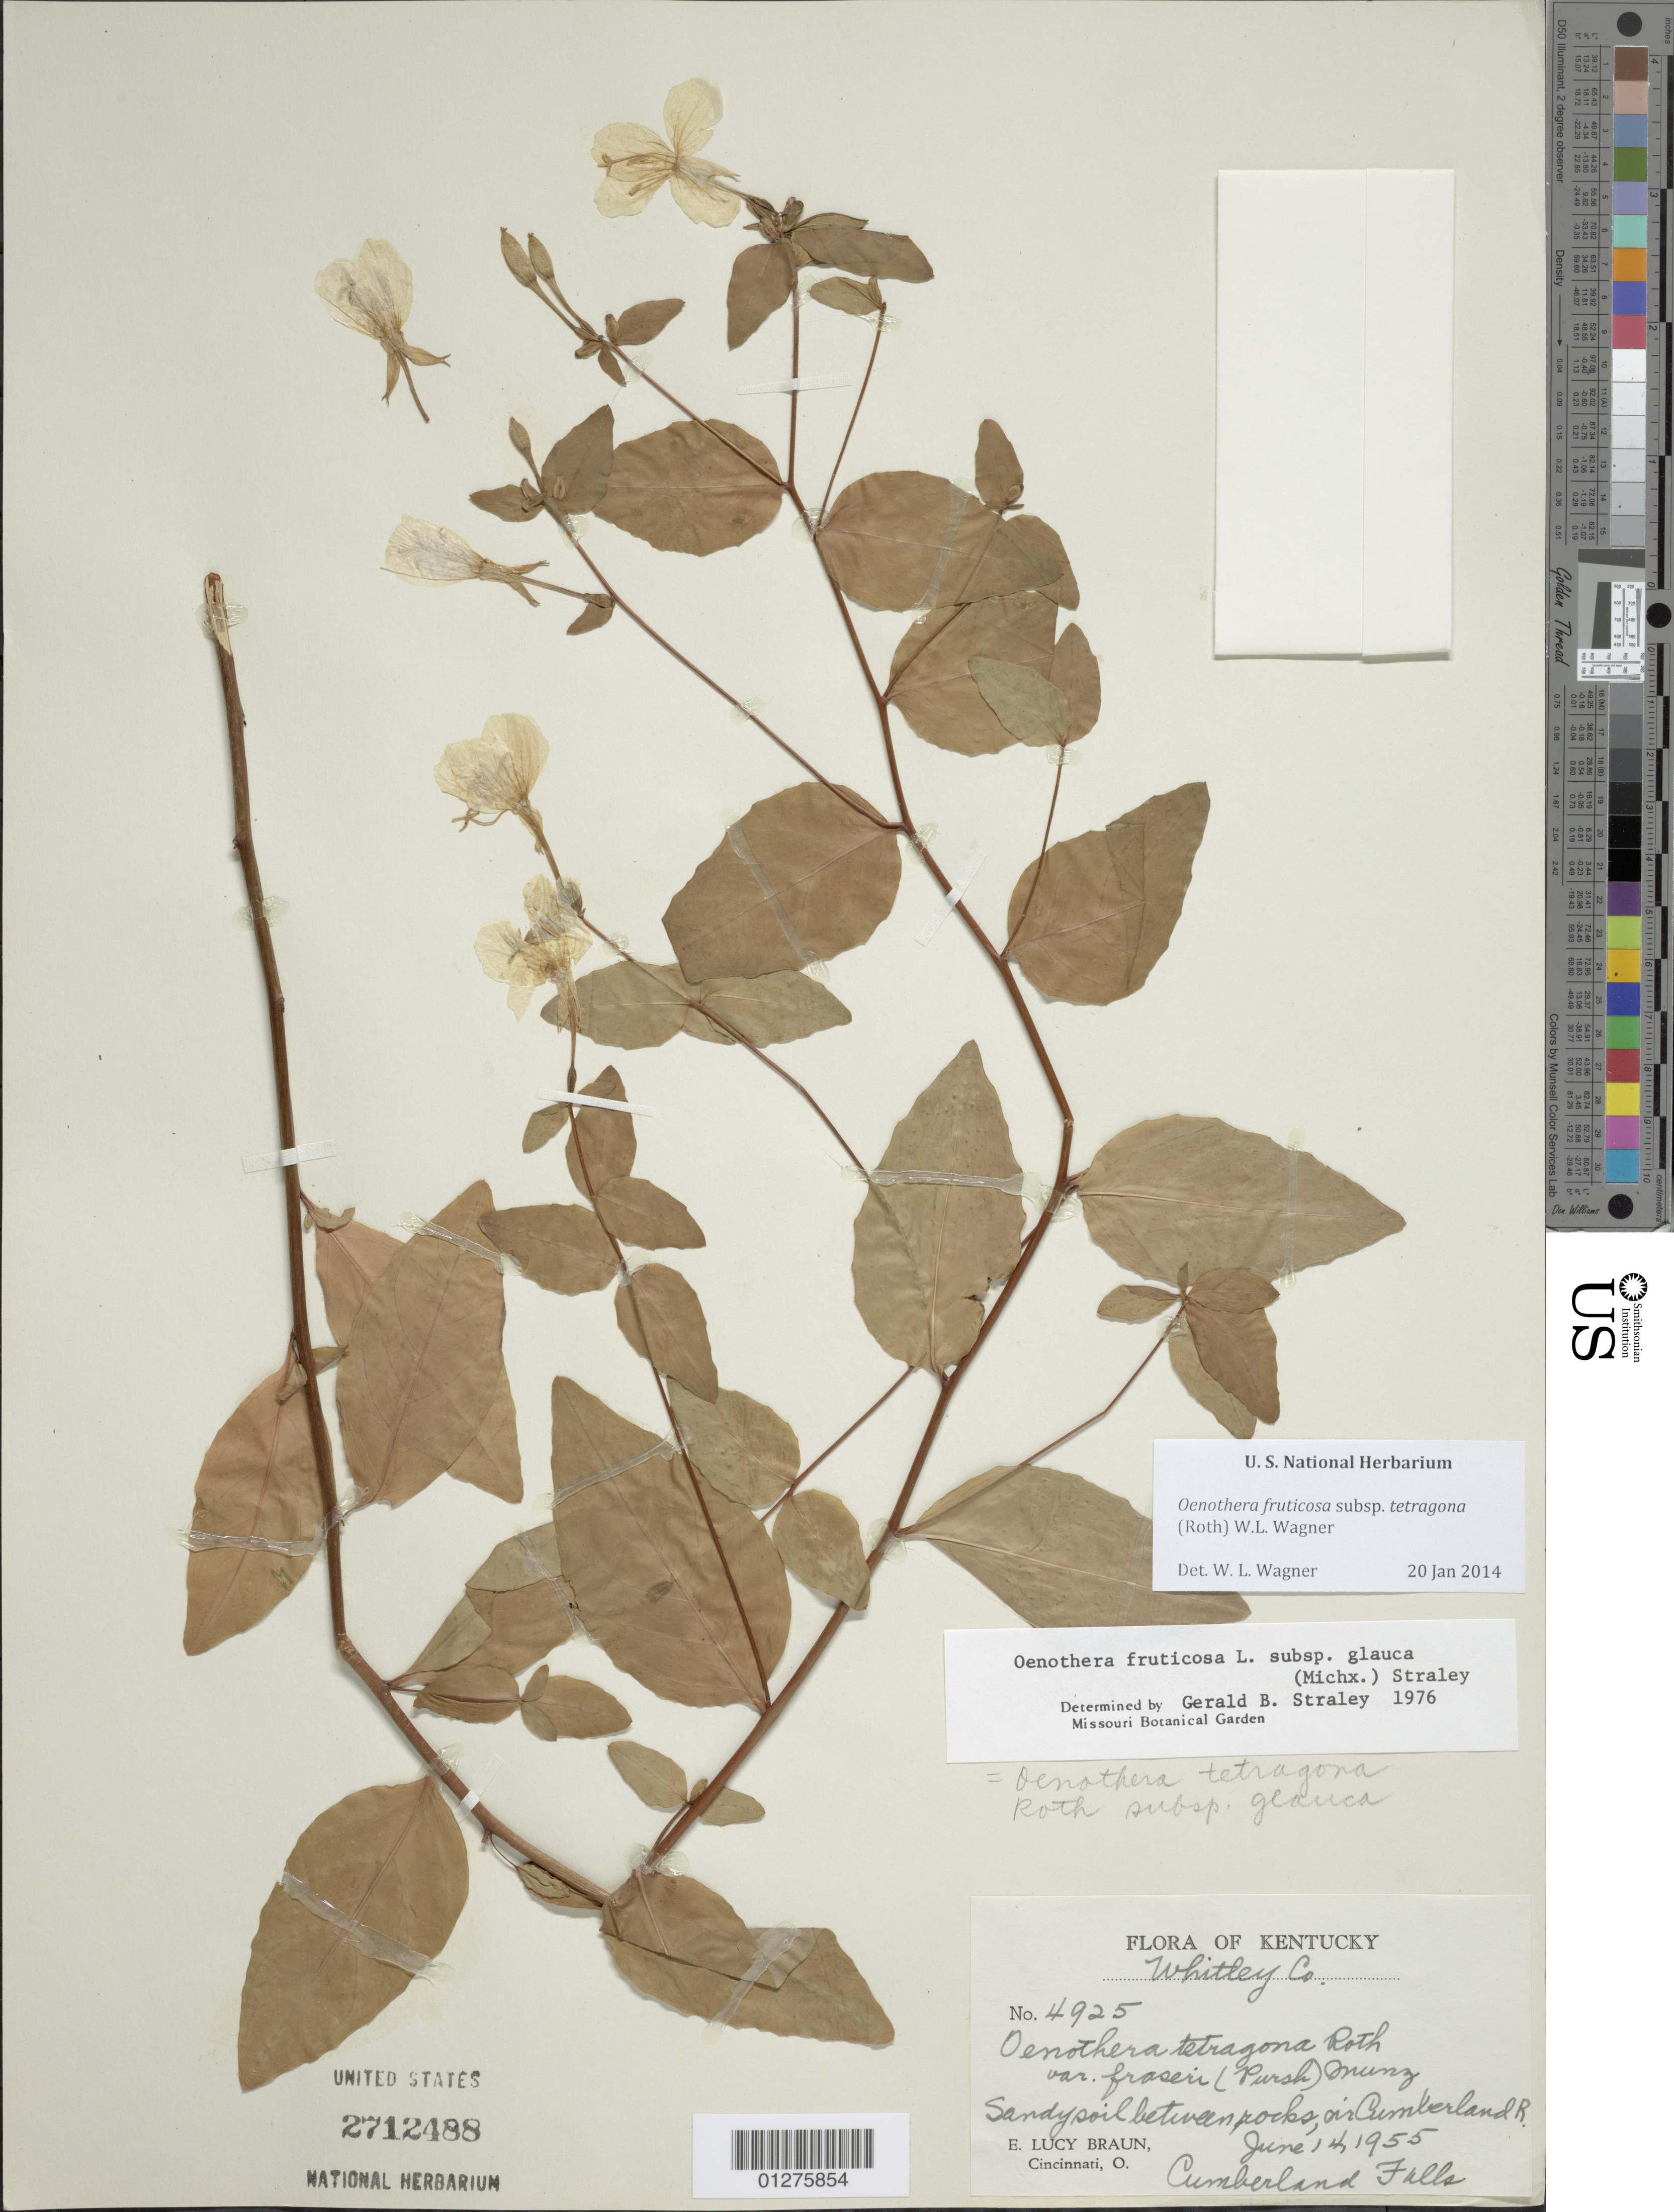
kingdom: Plantae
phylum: Tracheophyta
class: Magnoliopsida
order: Myrtales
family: Onagraceae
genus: Oenothera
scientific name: Oenothera fruticosa subsp. tetragona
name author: (Roth) W.L. Wagner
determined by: Wagner, W. L., (BOT), Smithsonian Institution - National Museum of Natural History (UNITED STATES)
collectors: E. L. Braun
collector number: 4925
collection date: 1955-06-14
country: United States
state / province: Kentucky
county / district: Whitley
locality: Cumberland Falls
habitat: Sandy soil between rocks.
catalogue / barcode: US 2712488